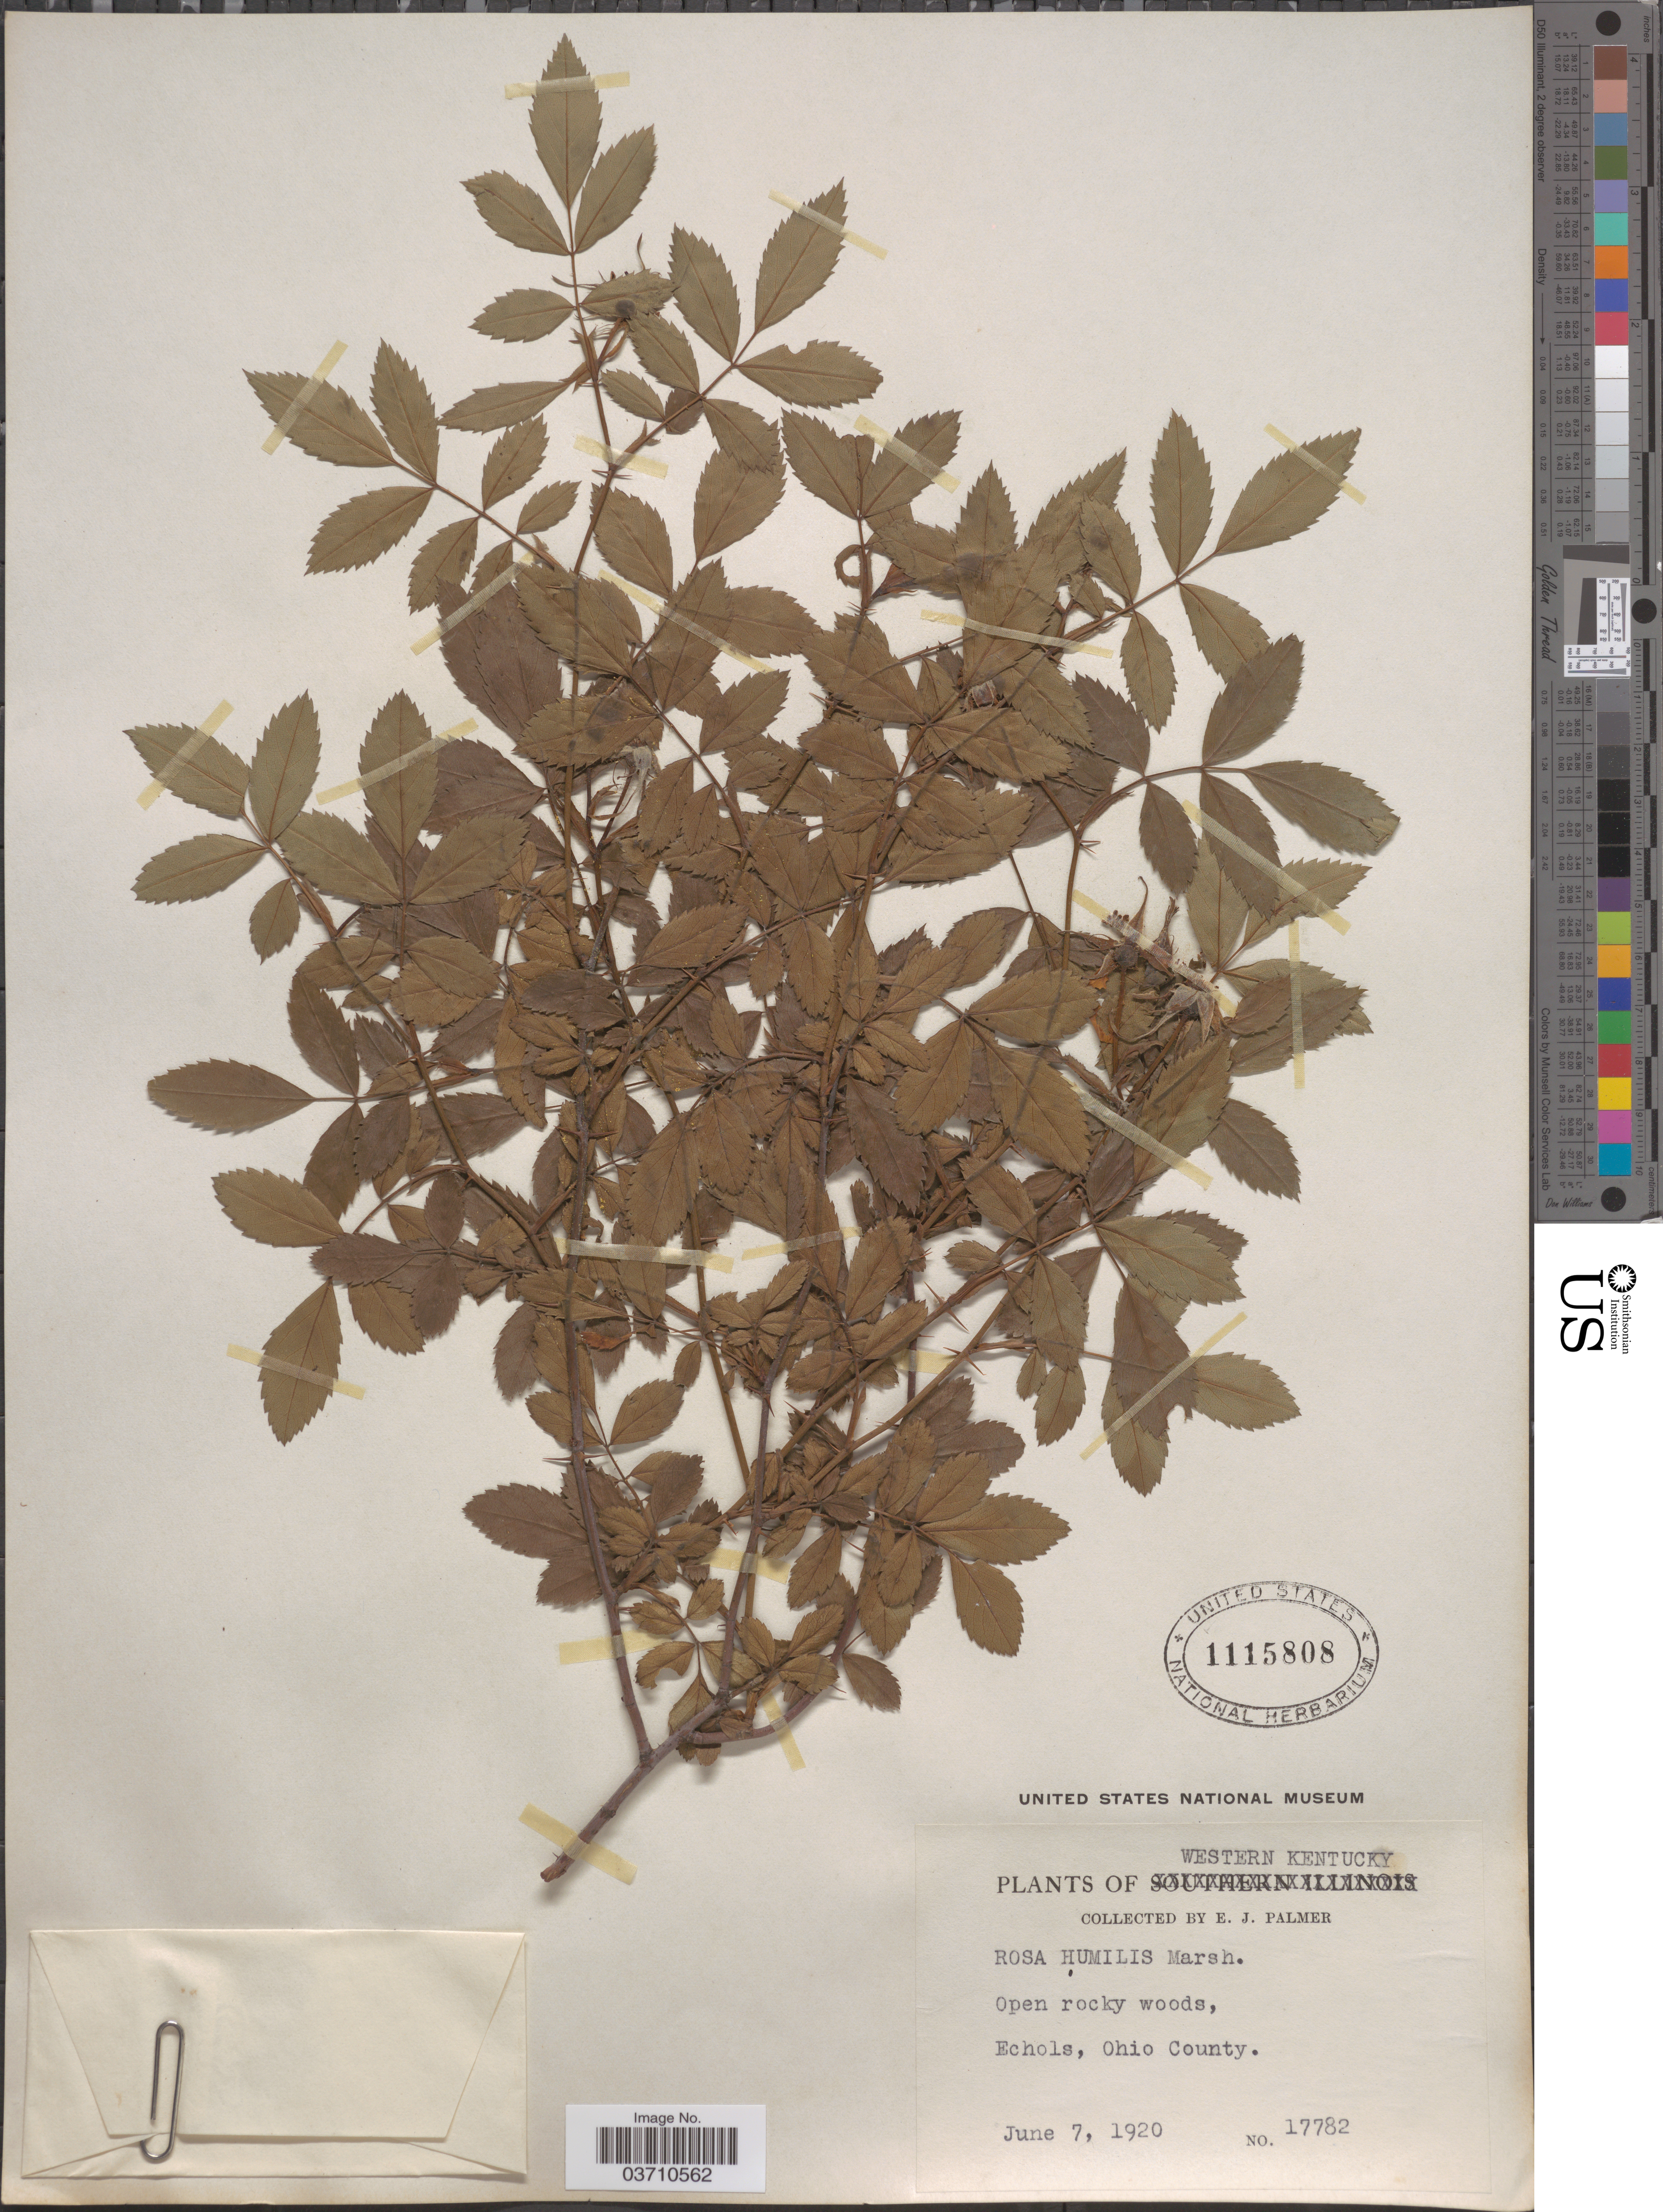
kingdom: Plantae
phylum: Tracheophyta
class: Magnoliopsida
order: Rosales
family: Rosaceae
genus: Rosa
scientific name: Rosa humilis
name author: Marshall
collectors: E. J. Palmer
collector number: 17782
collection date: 1920-06-07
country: United States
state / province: Kentucky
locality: Western Kentucky. Echols, Ohio County.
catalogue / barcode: US 1115808